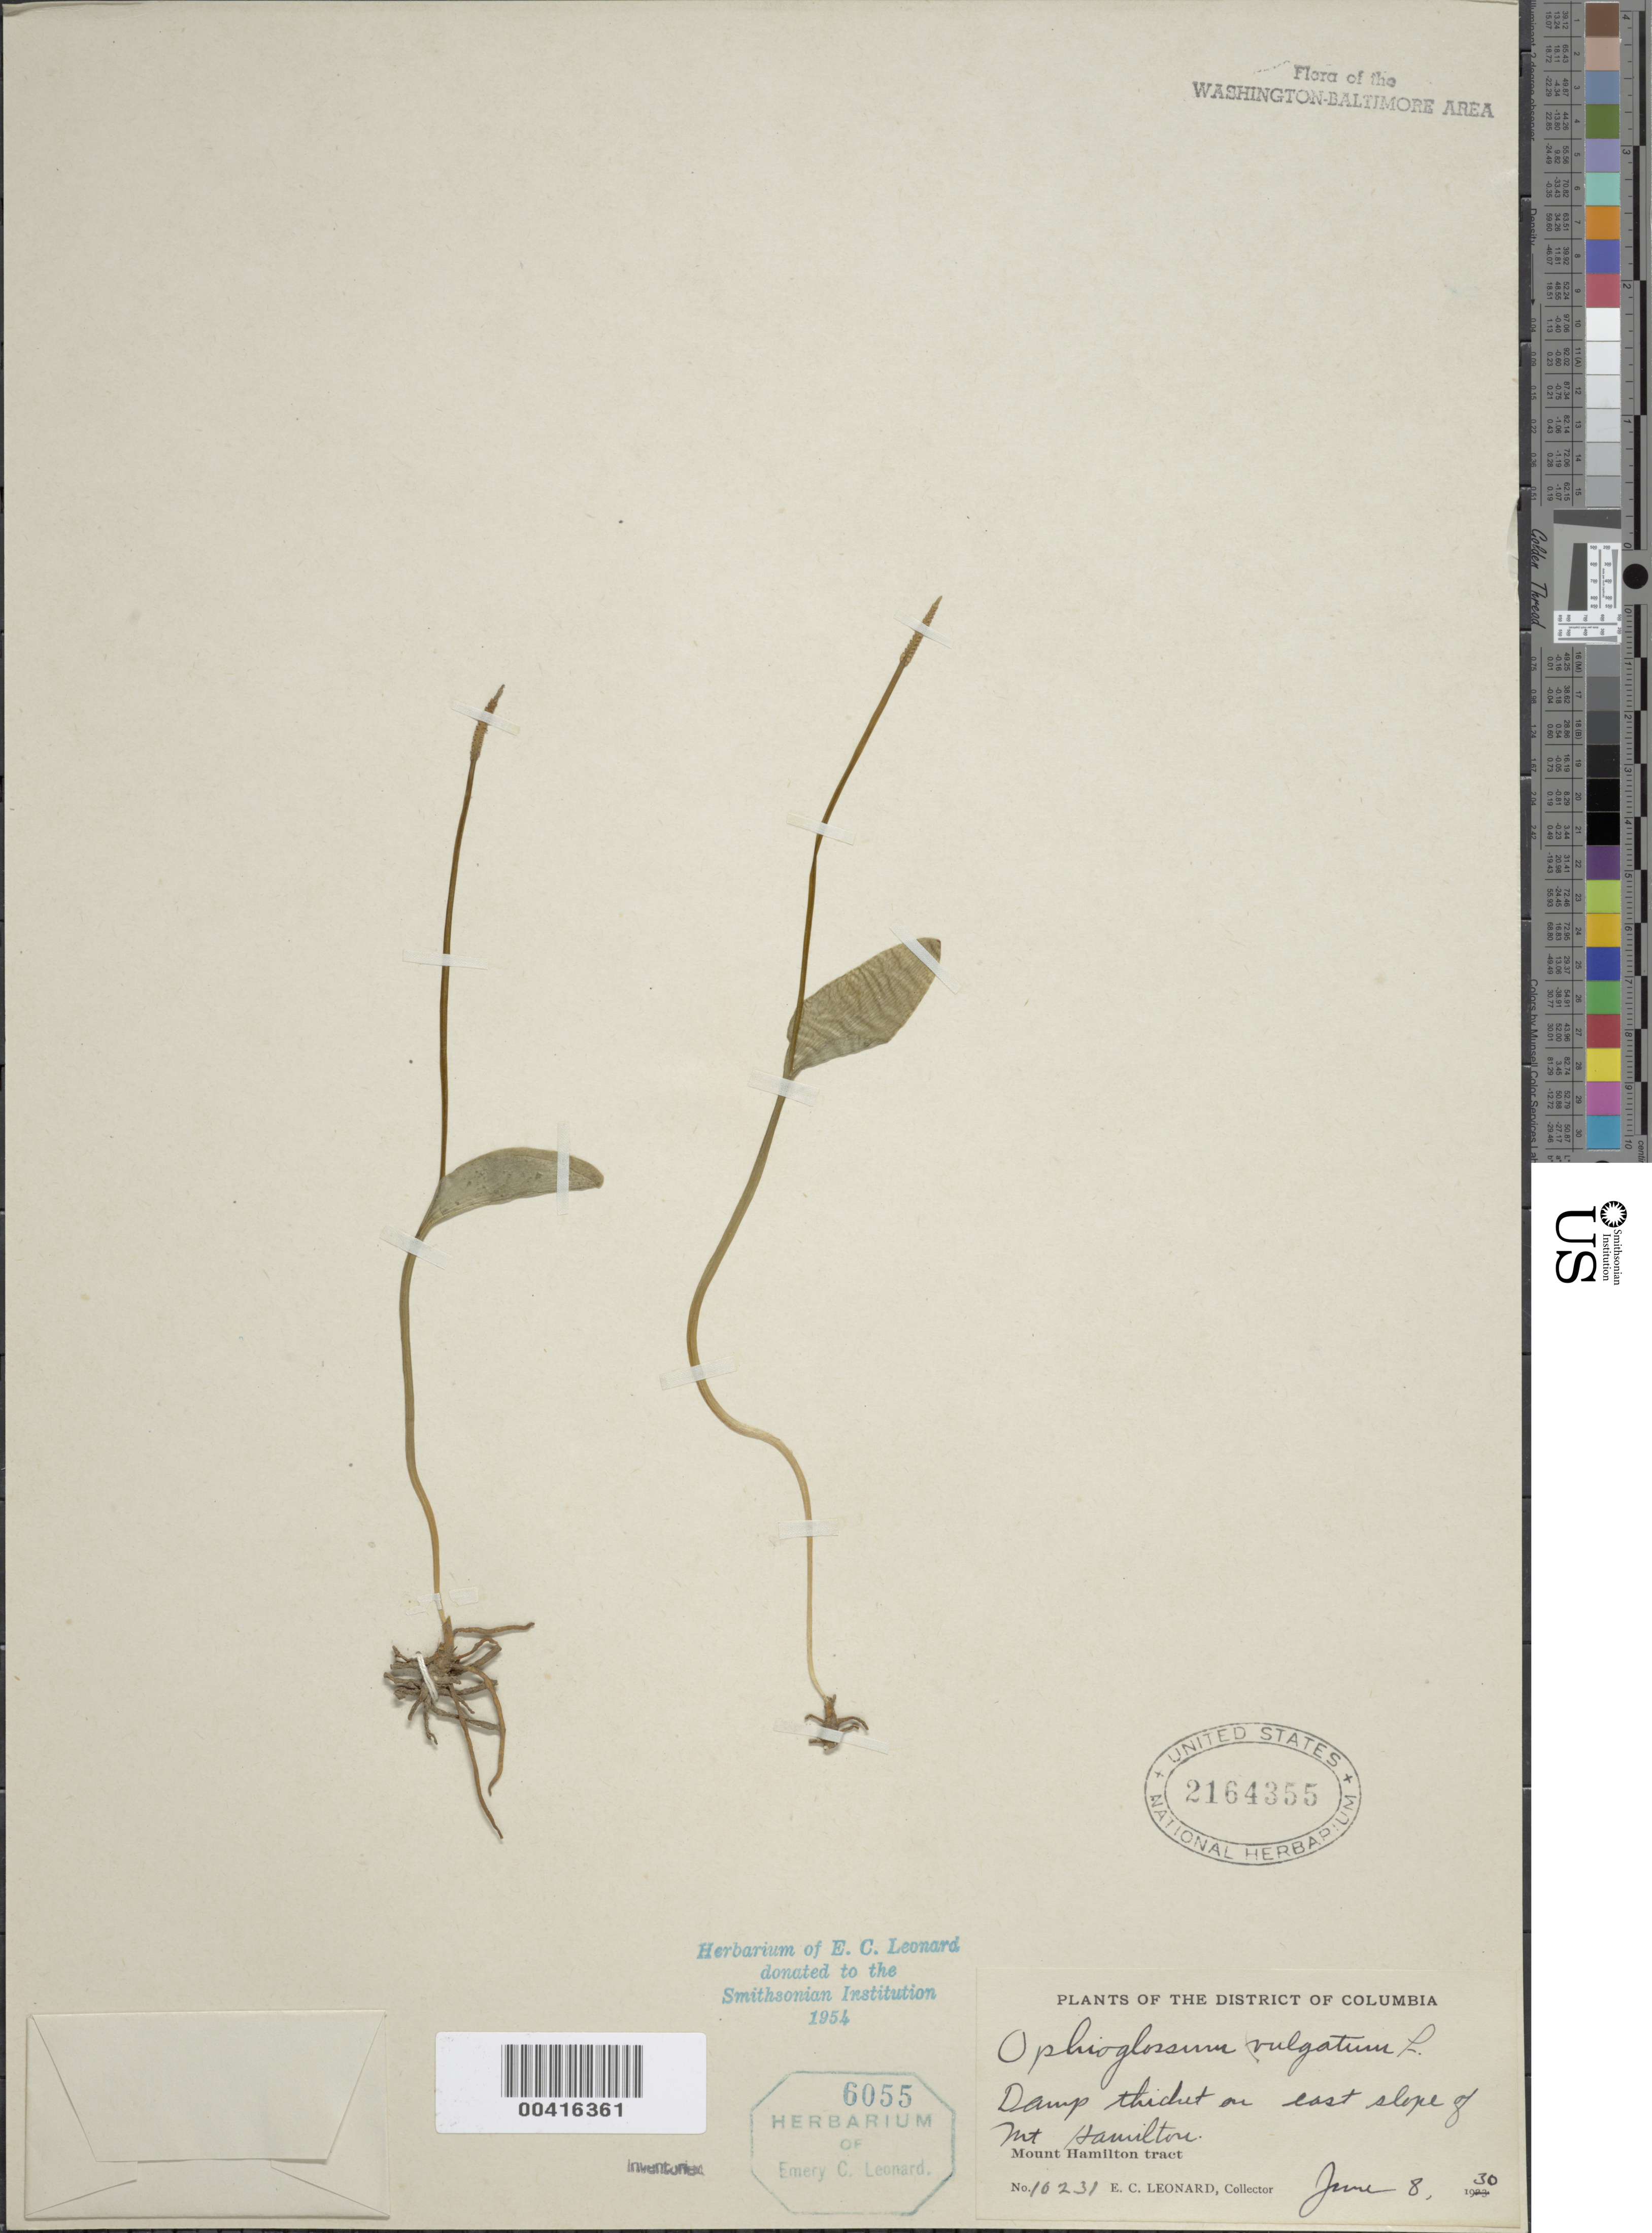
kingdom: Plantae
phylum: Tracheophyta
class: Polypodiopsida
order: Ophioglossales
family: Ophioglossaceae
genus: Ophioglossum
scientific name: Ophioglossum vulgatum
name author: L.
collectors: E. C. Leonard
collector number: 10231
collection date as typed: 08 Jun 1930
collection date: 1930-06-08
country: United States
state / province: District of Columbia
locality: Mount Hamilton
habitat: Damp thicket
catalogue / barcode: US 2164355